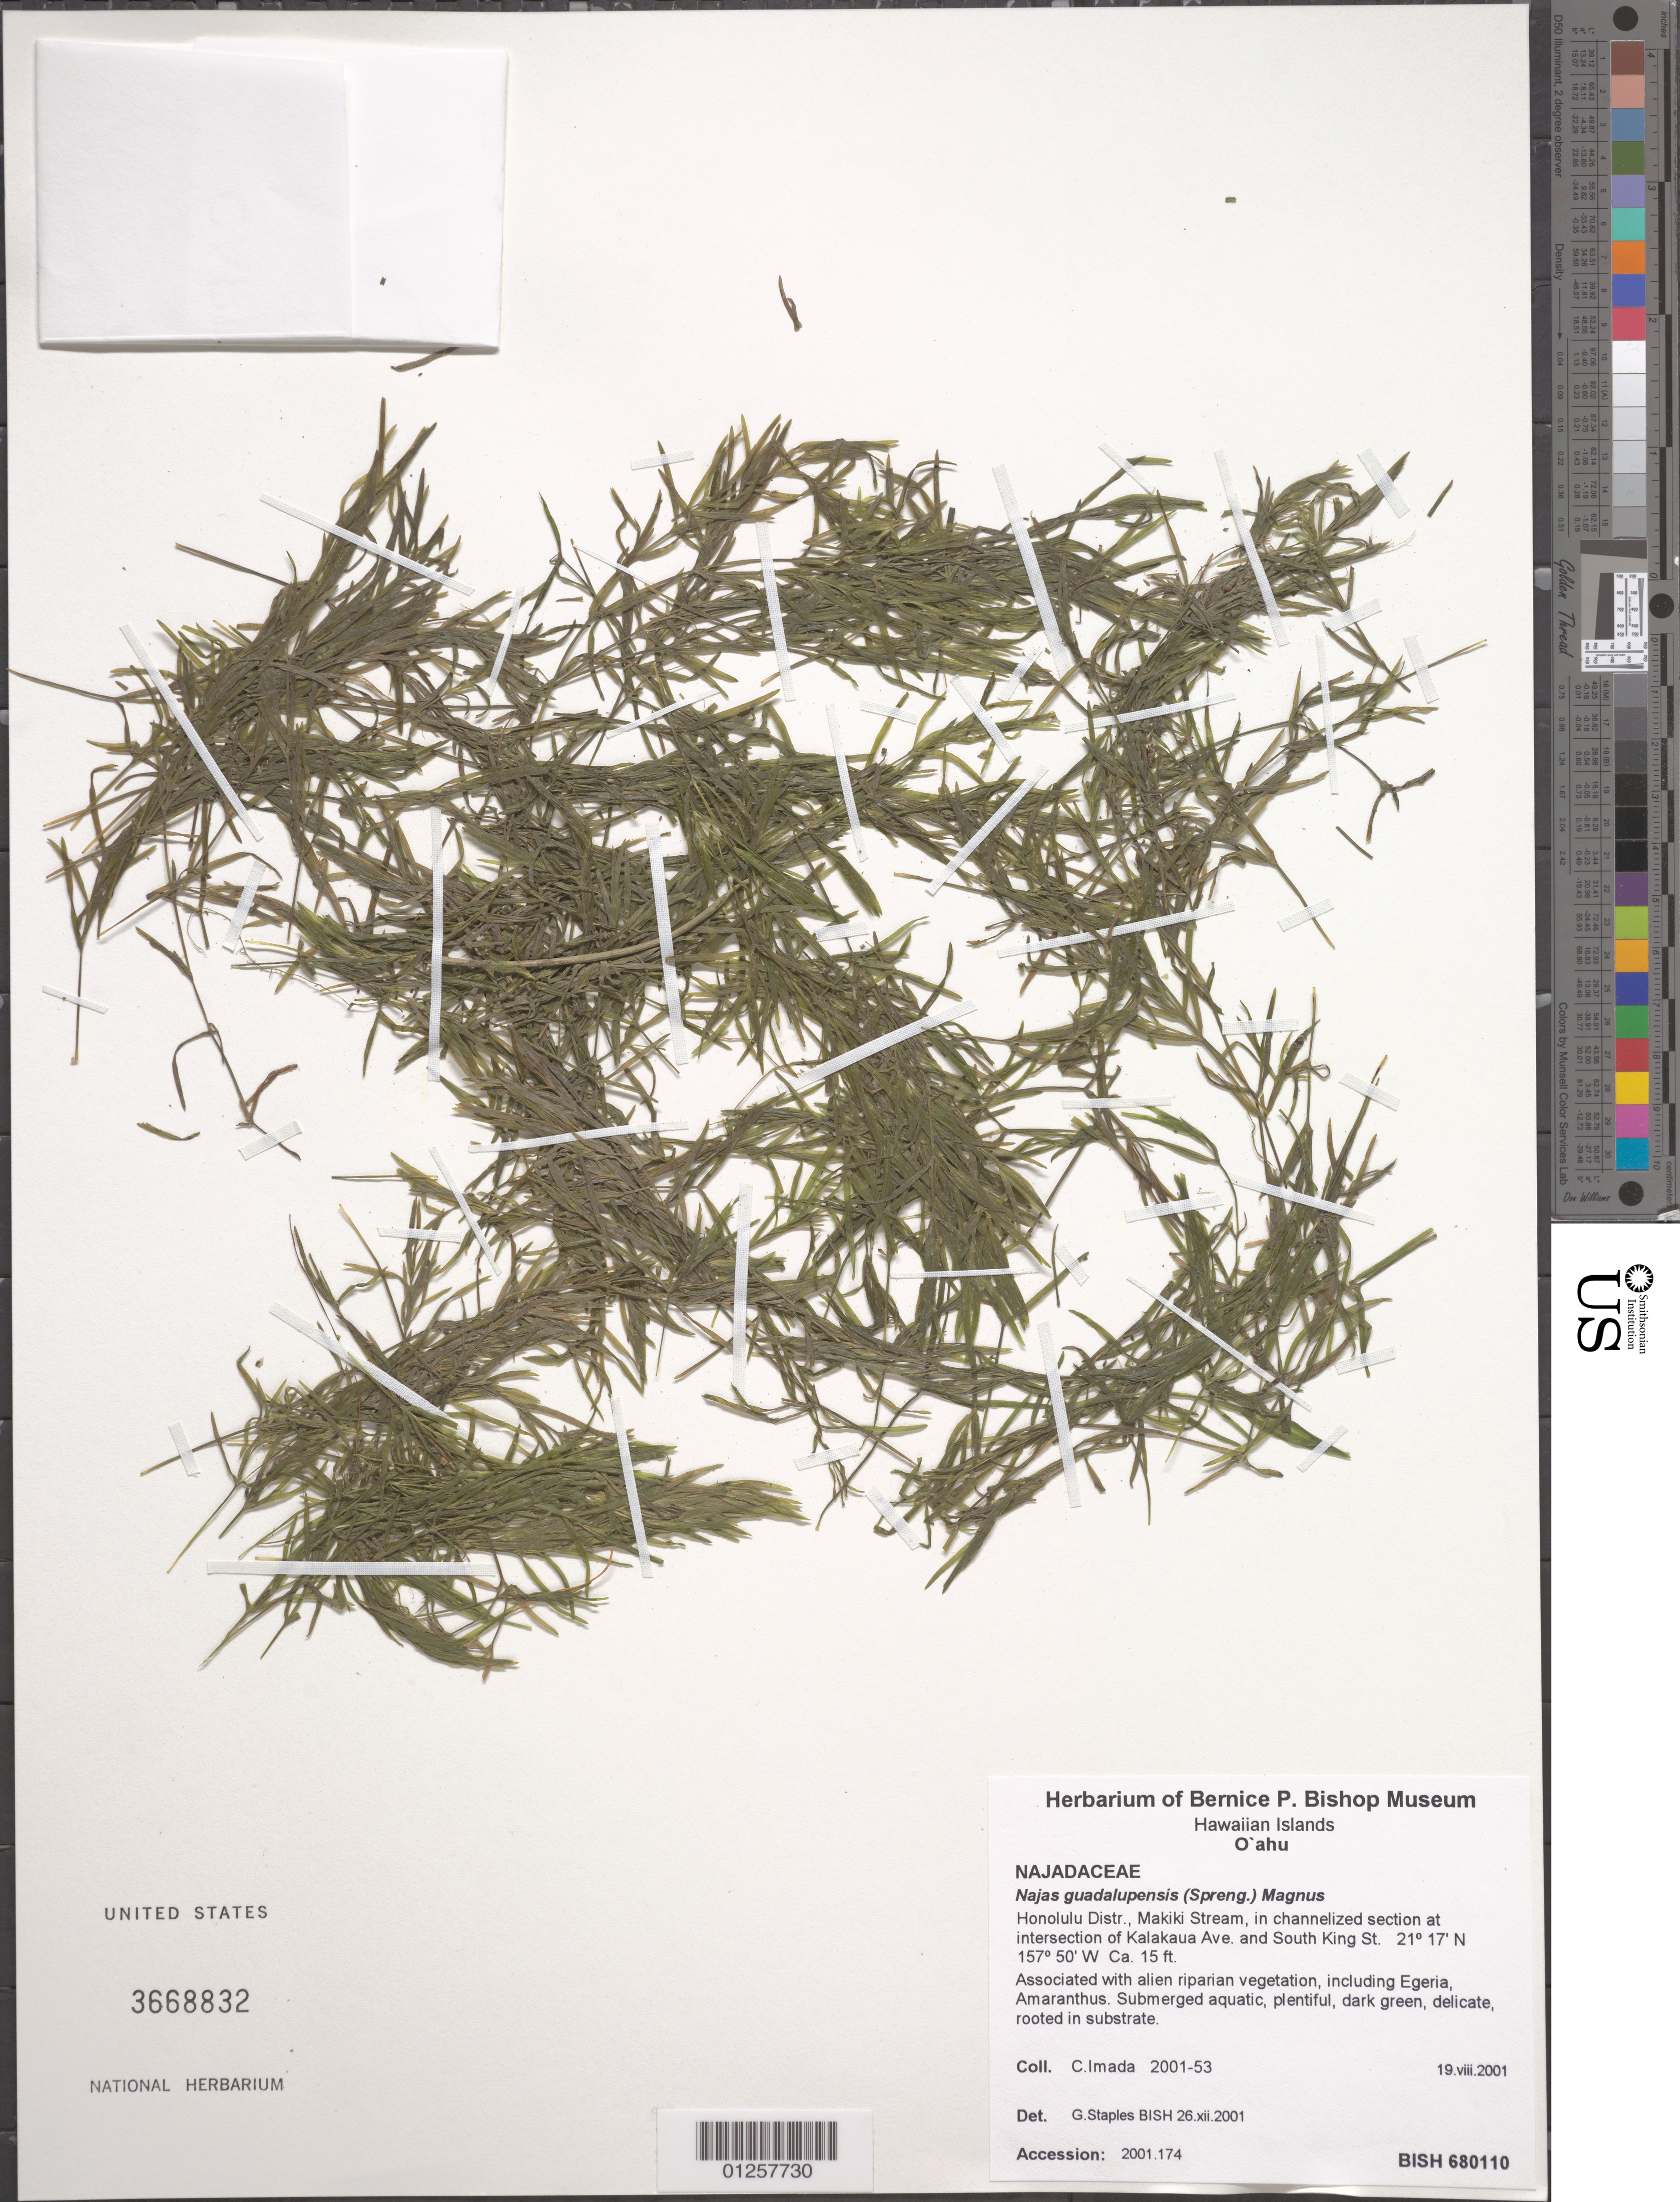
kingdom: Plantae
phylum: Tracheophyta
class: Liliopsida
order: Alismatales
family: Hydrocharitaceae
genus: Najas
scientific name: Najas guadalupensis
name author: (Spreng.) Magnus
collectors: C. Imada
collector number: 2001-53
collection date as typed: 19.viii.2001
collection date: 2001-08-19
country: United States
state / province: Hawaii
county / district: Honolulu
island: Oahu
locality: Makiki Stream, in channelized section at intersection of Kalakaua Ave. and South King St.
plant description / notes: Accession : 2001.174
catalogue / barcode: US 3668832